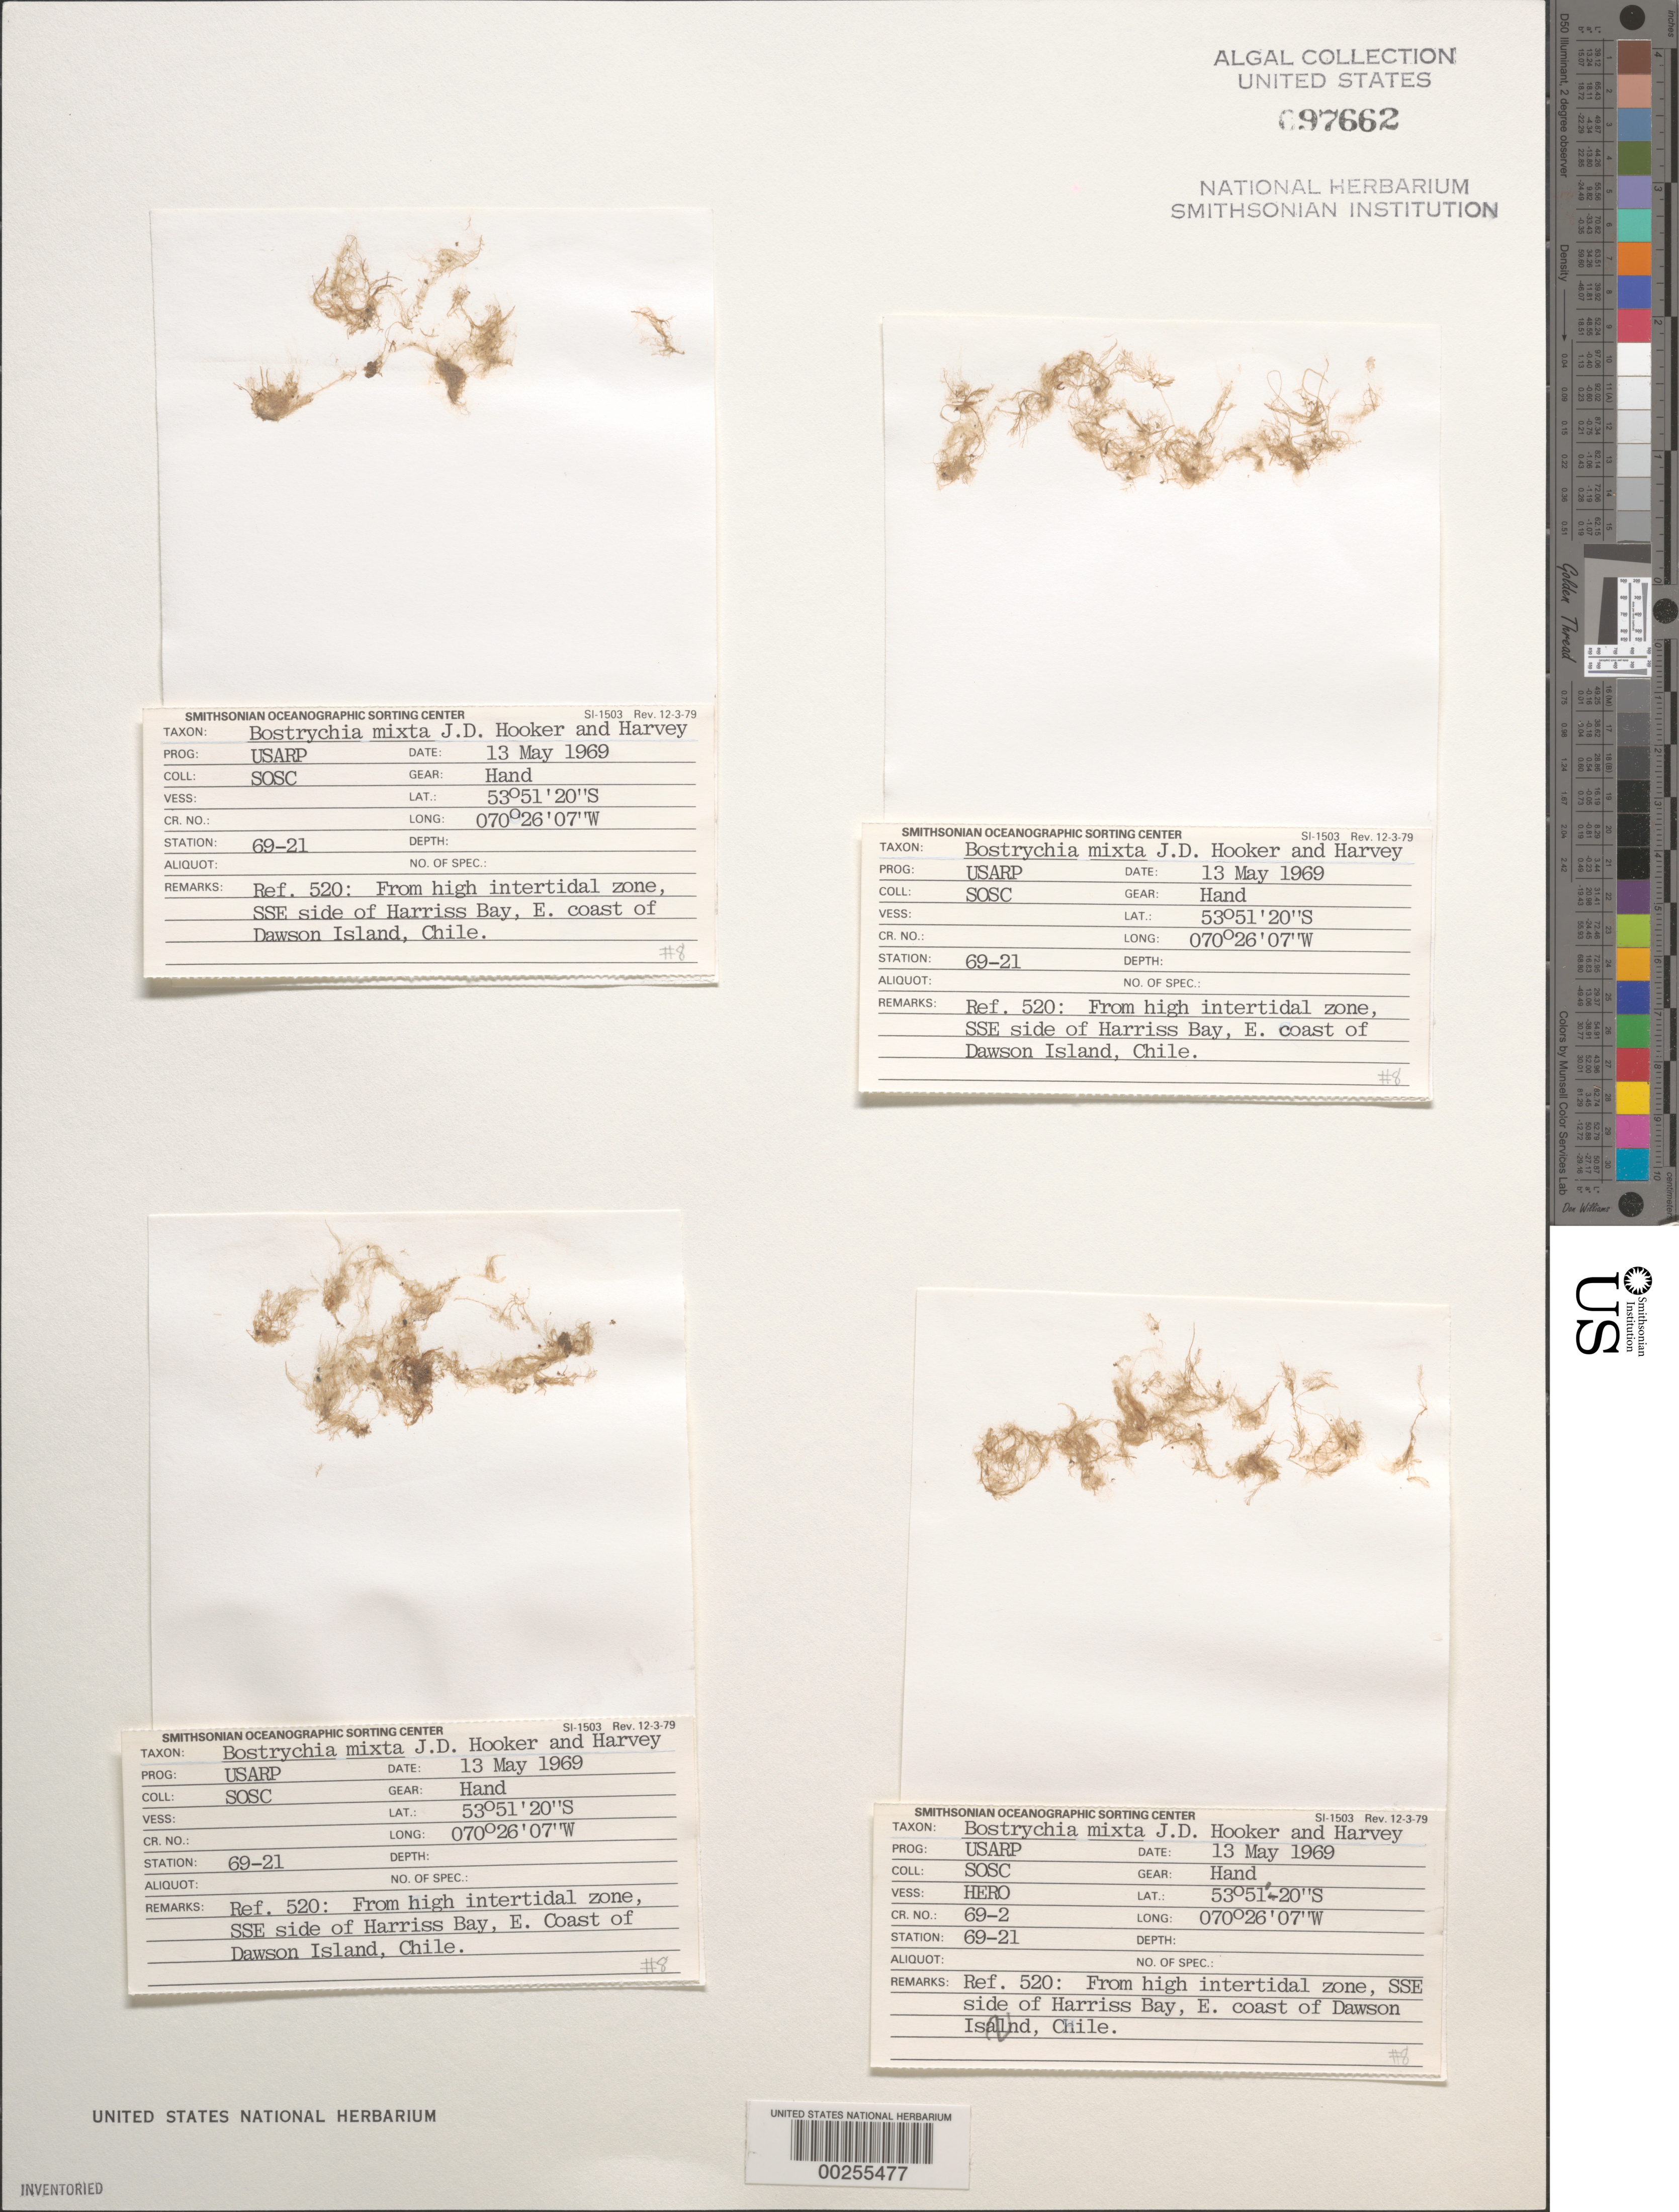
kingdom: Plantae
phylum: Rhodophyta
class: Florideophyceae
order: Ceramiales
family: Rhodomelaceae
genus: Bostrychia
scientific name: Bostrychia intricata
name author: (Bory) Mont.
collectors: SOSC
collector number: Station 69-21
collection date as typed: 13 May 1969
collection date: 1969-05-13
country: Chile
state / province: Magallanes y de la Antártica Chilena (XII)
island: Dawson Island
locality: Harriss Bay, south southeast side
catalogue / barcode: US 97662